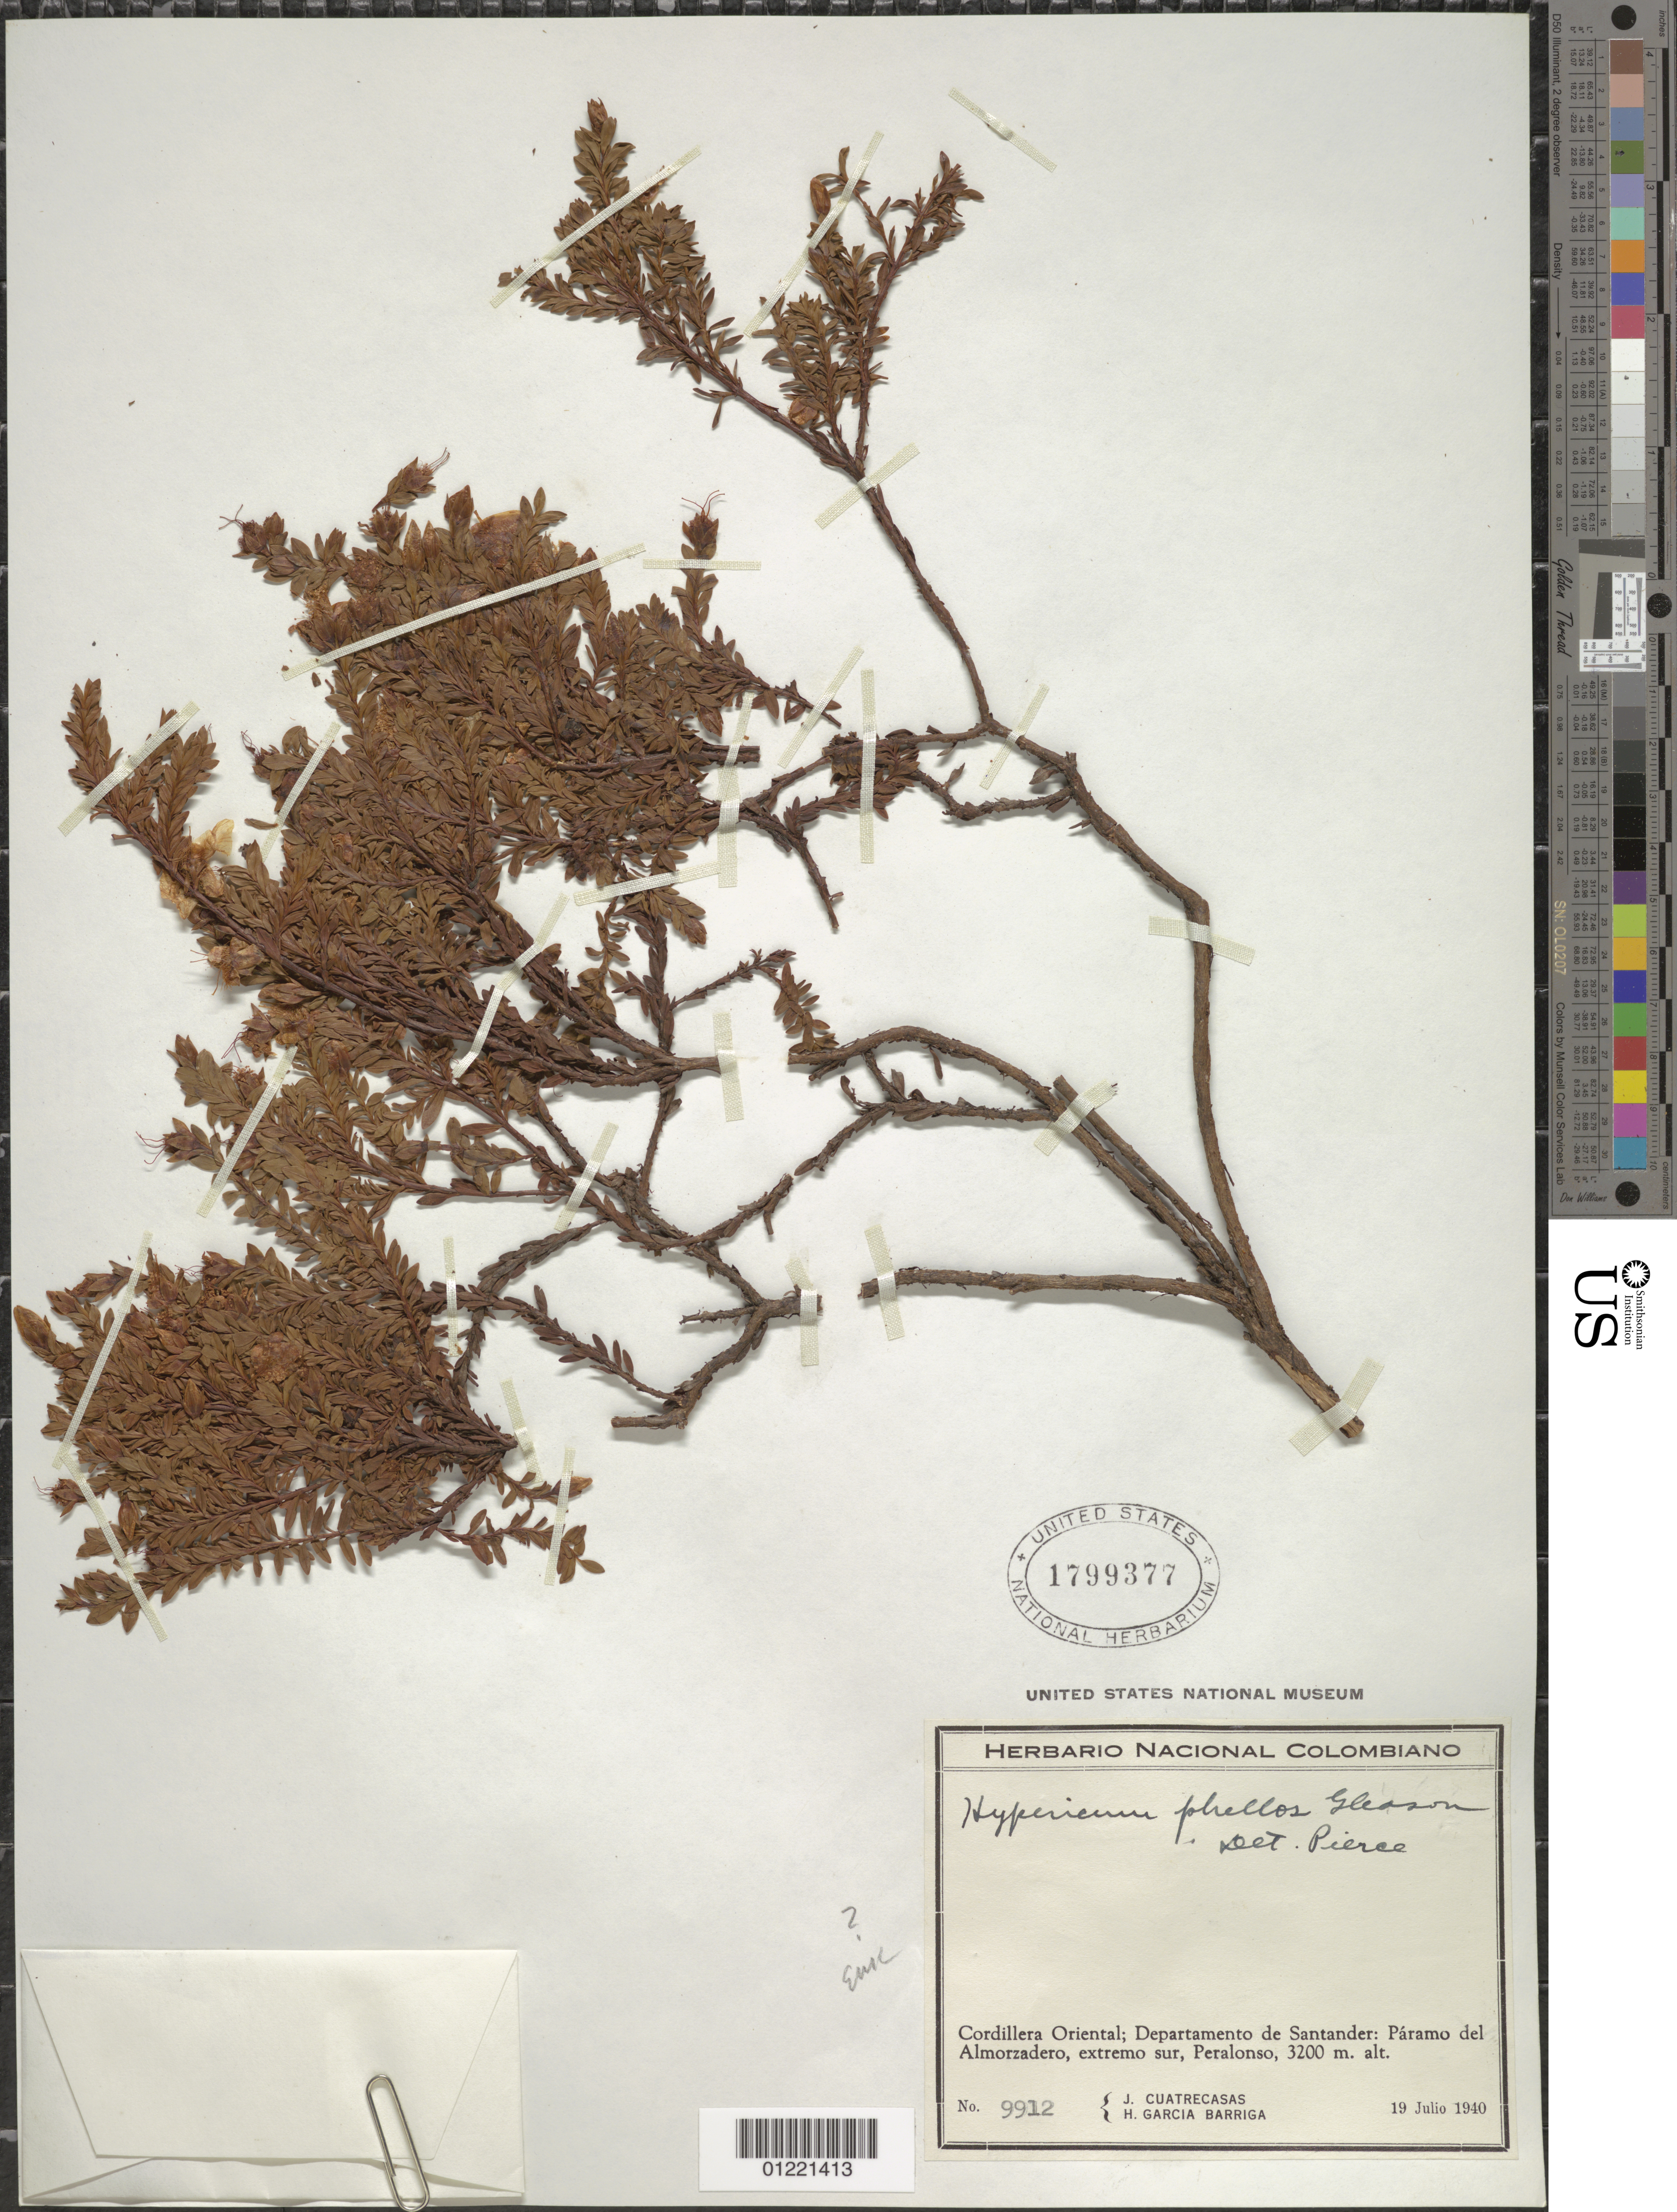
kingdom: Plantae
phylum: Tracheophyta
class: Magnoliopsida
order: Malpighiales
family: Hypericaceae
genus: Hypericum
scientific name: Hypericum phellos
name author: Gleason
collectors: J. Cuatrecasas & H. García Barriga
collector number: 9912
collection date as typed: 19 Jul 1940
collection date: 1940-07-19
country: Colombia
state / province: Santander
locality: Cordillera Oriental, Paramo del Almorzadero, extremo sur, Peralonso.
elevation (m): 3200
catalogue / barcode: US 1799377